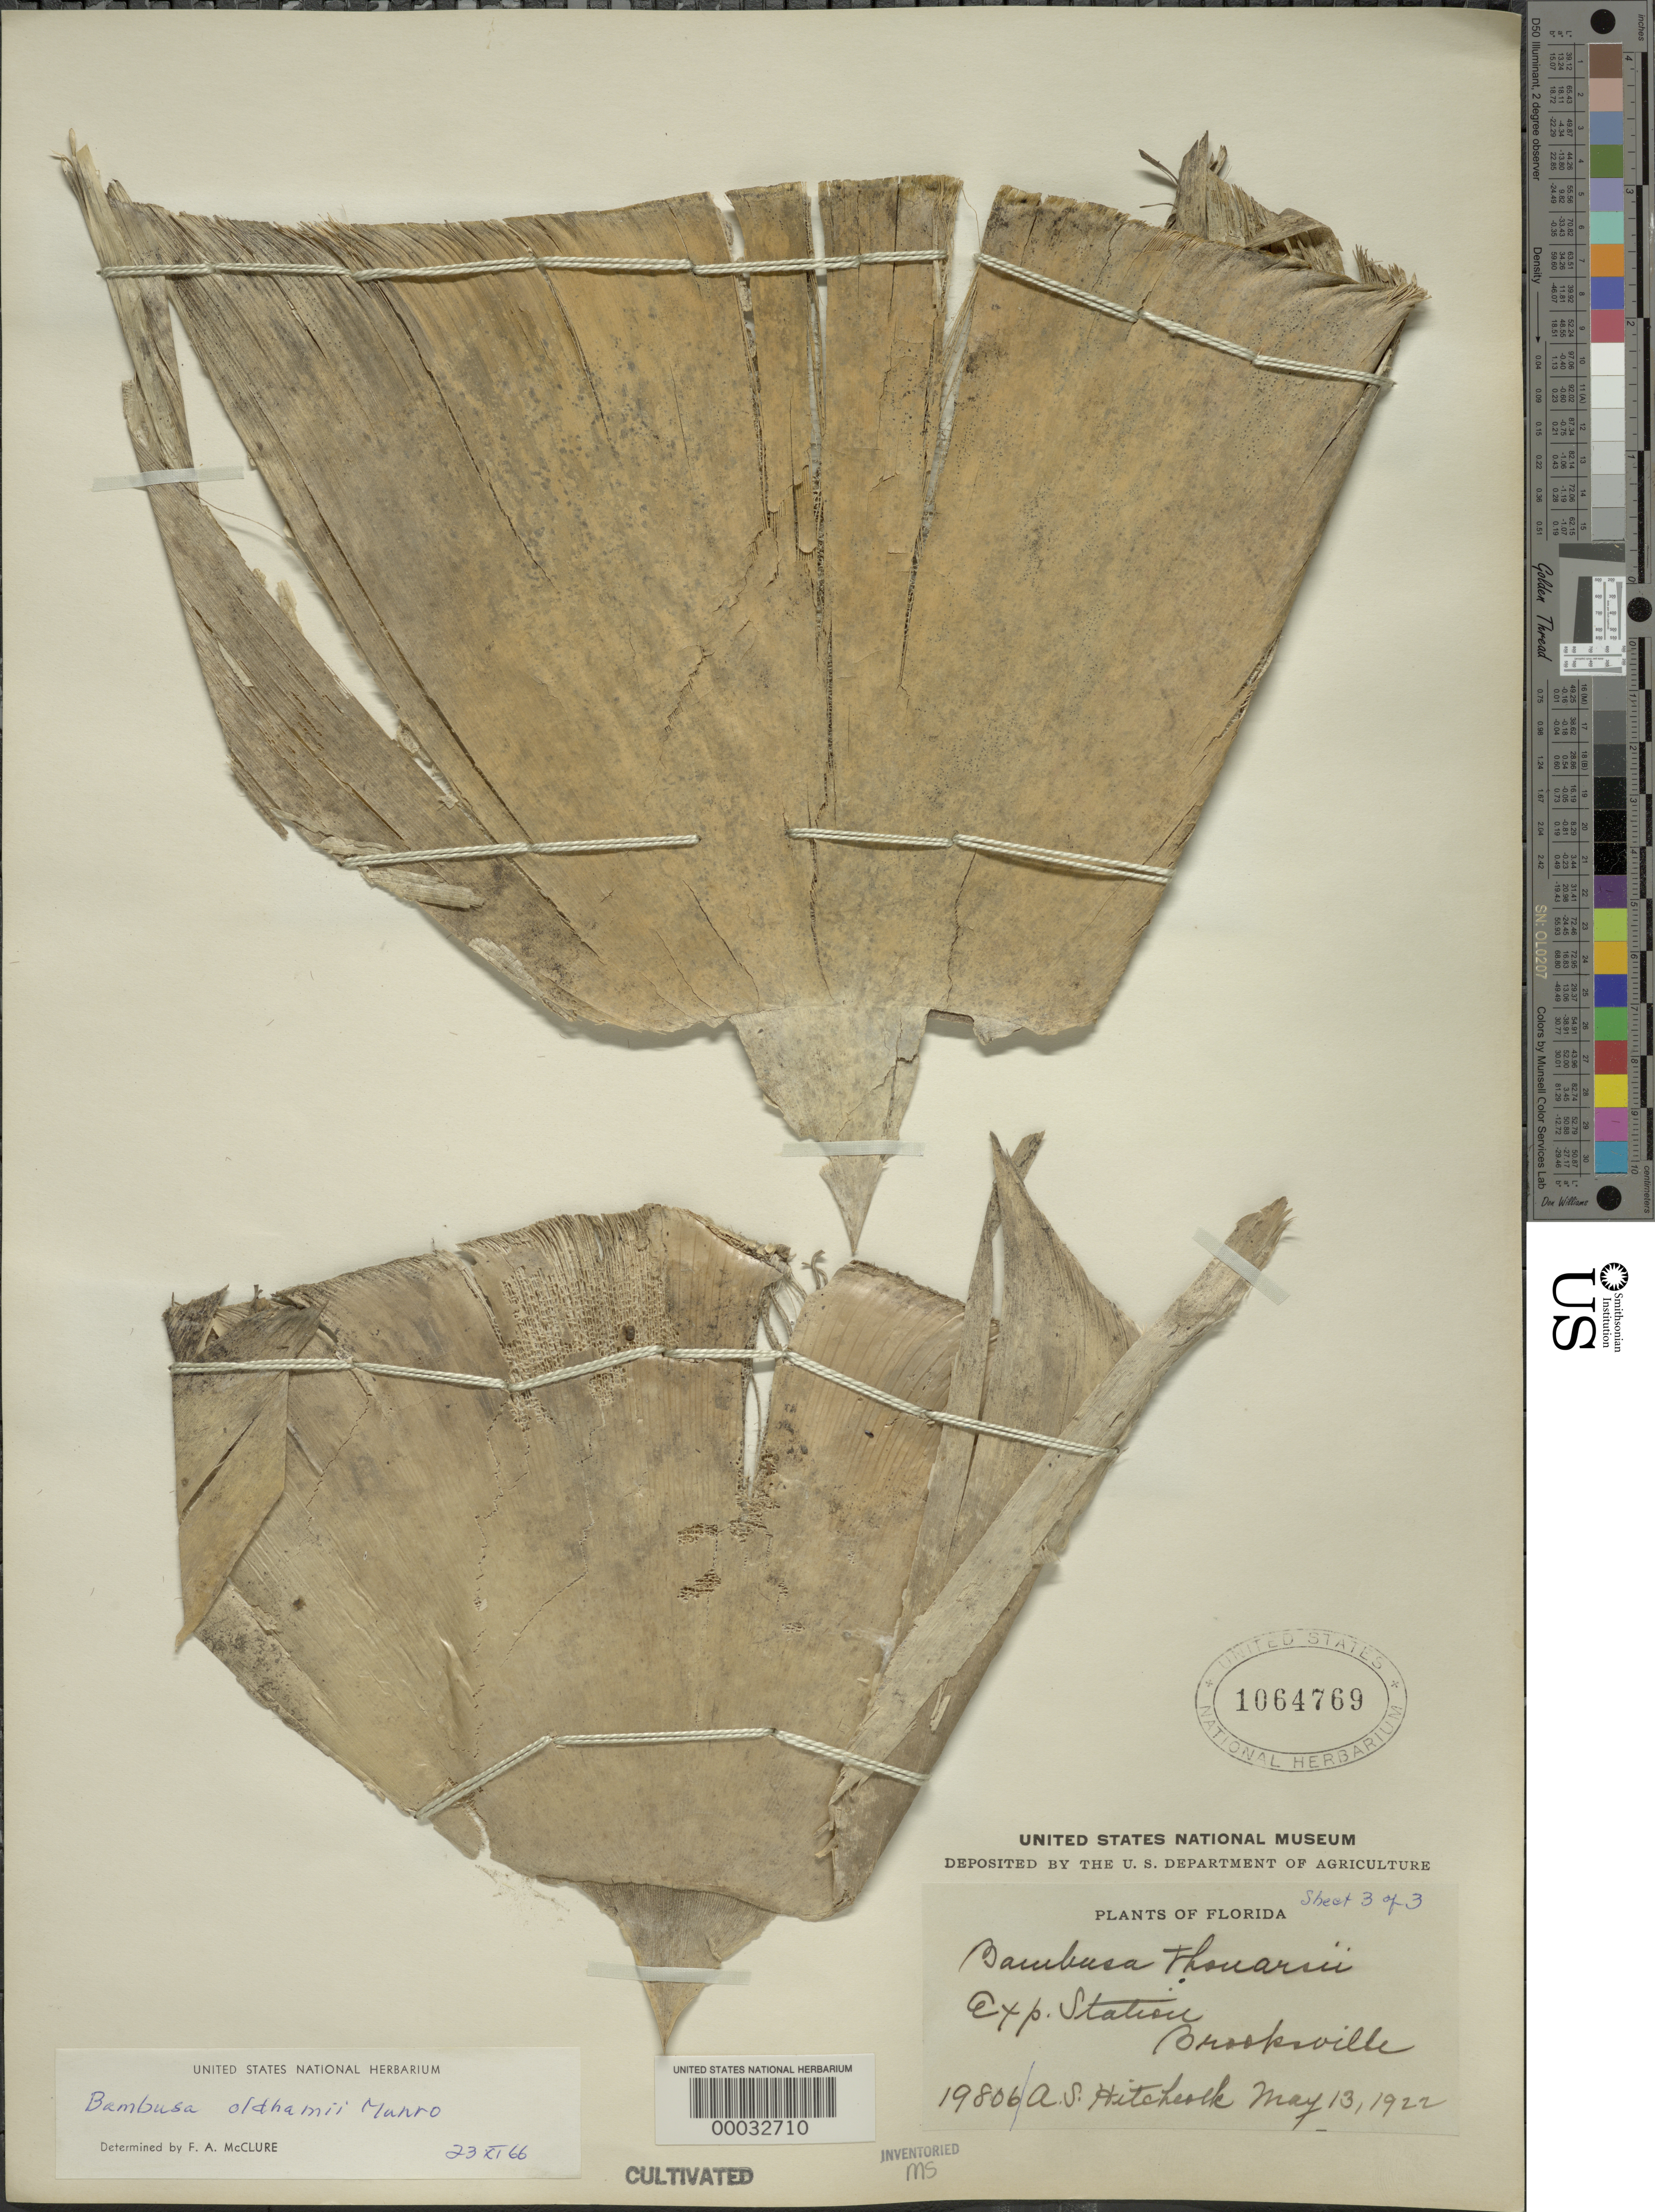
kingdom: Plantae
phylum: Tracheophyta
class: Liliopsida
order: Poales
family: Poaceae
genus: Bambusa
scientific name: Bambusa oldhamii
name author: Munro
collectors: A. S. Hitchcock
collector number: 19806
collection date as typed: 12 May 1922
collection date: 1922-05-12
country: United States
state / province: Florida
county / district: Hernando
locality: Plant introduction station-brooksville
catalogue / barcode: US 1064769